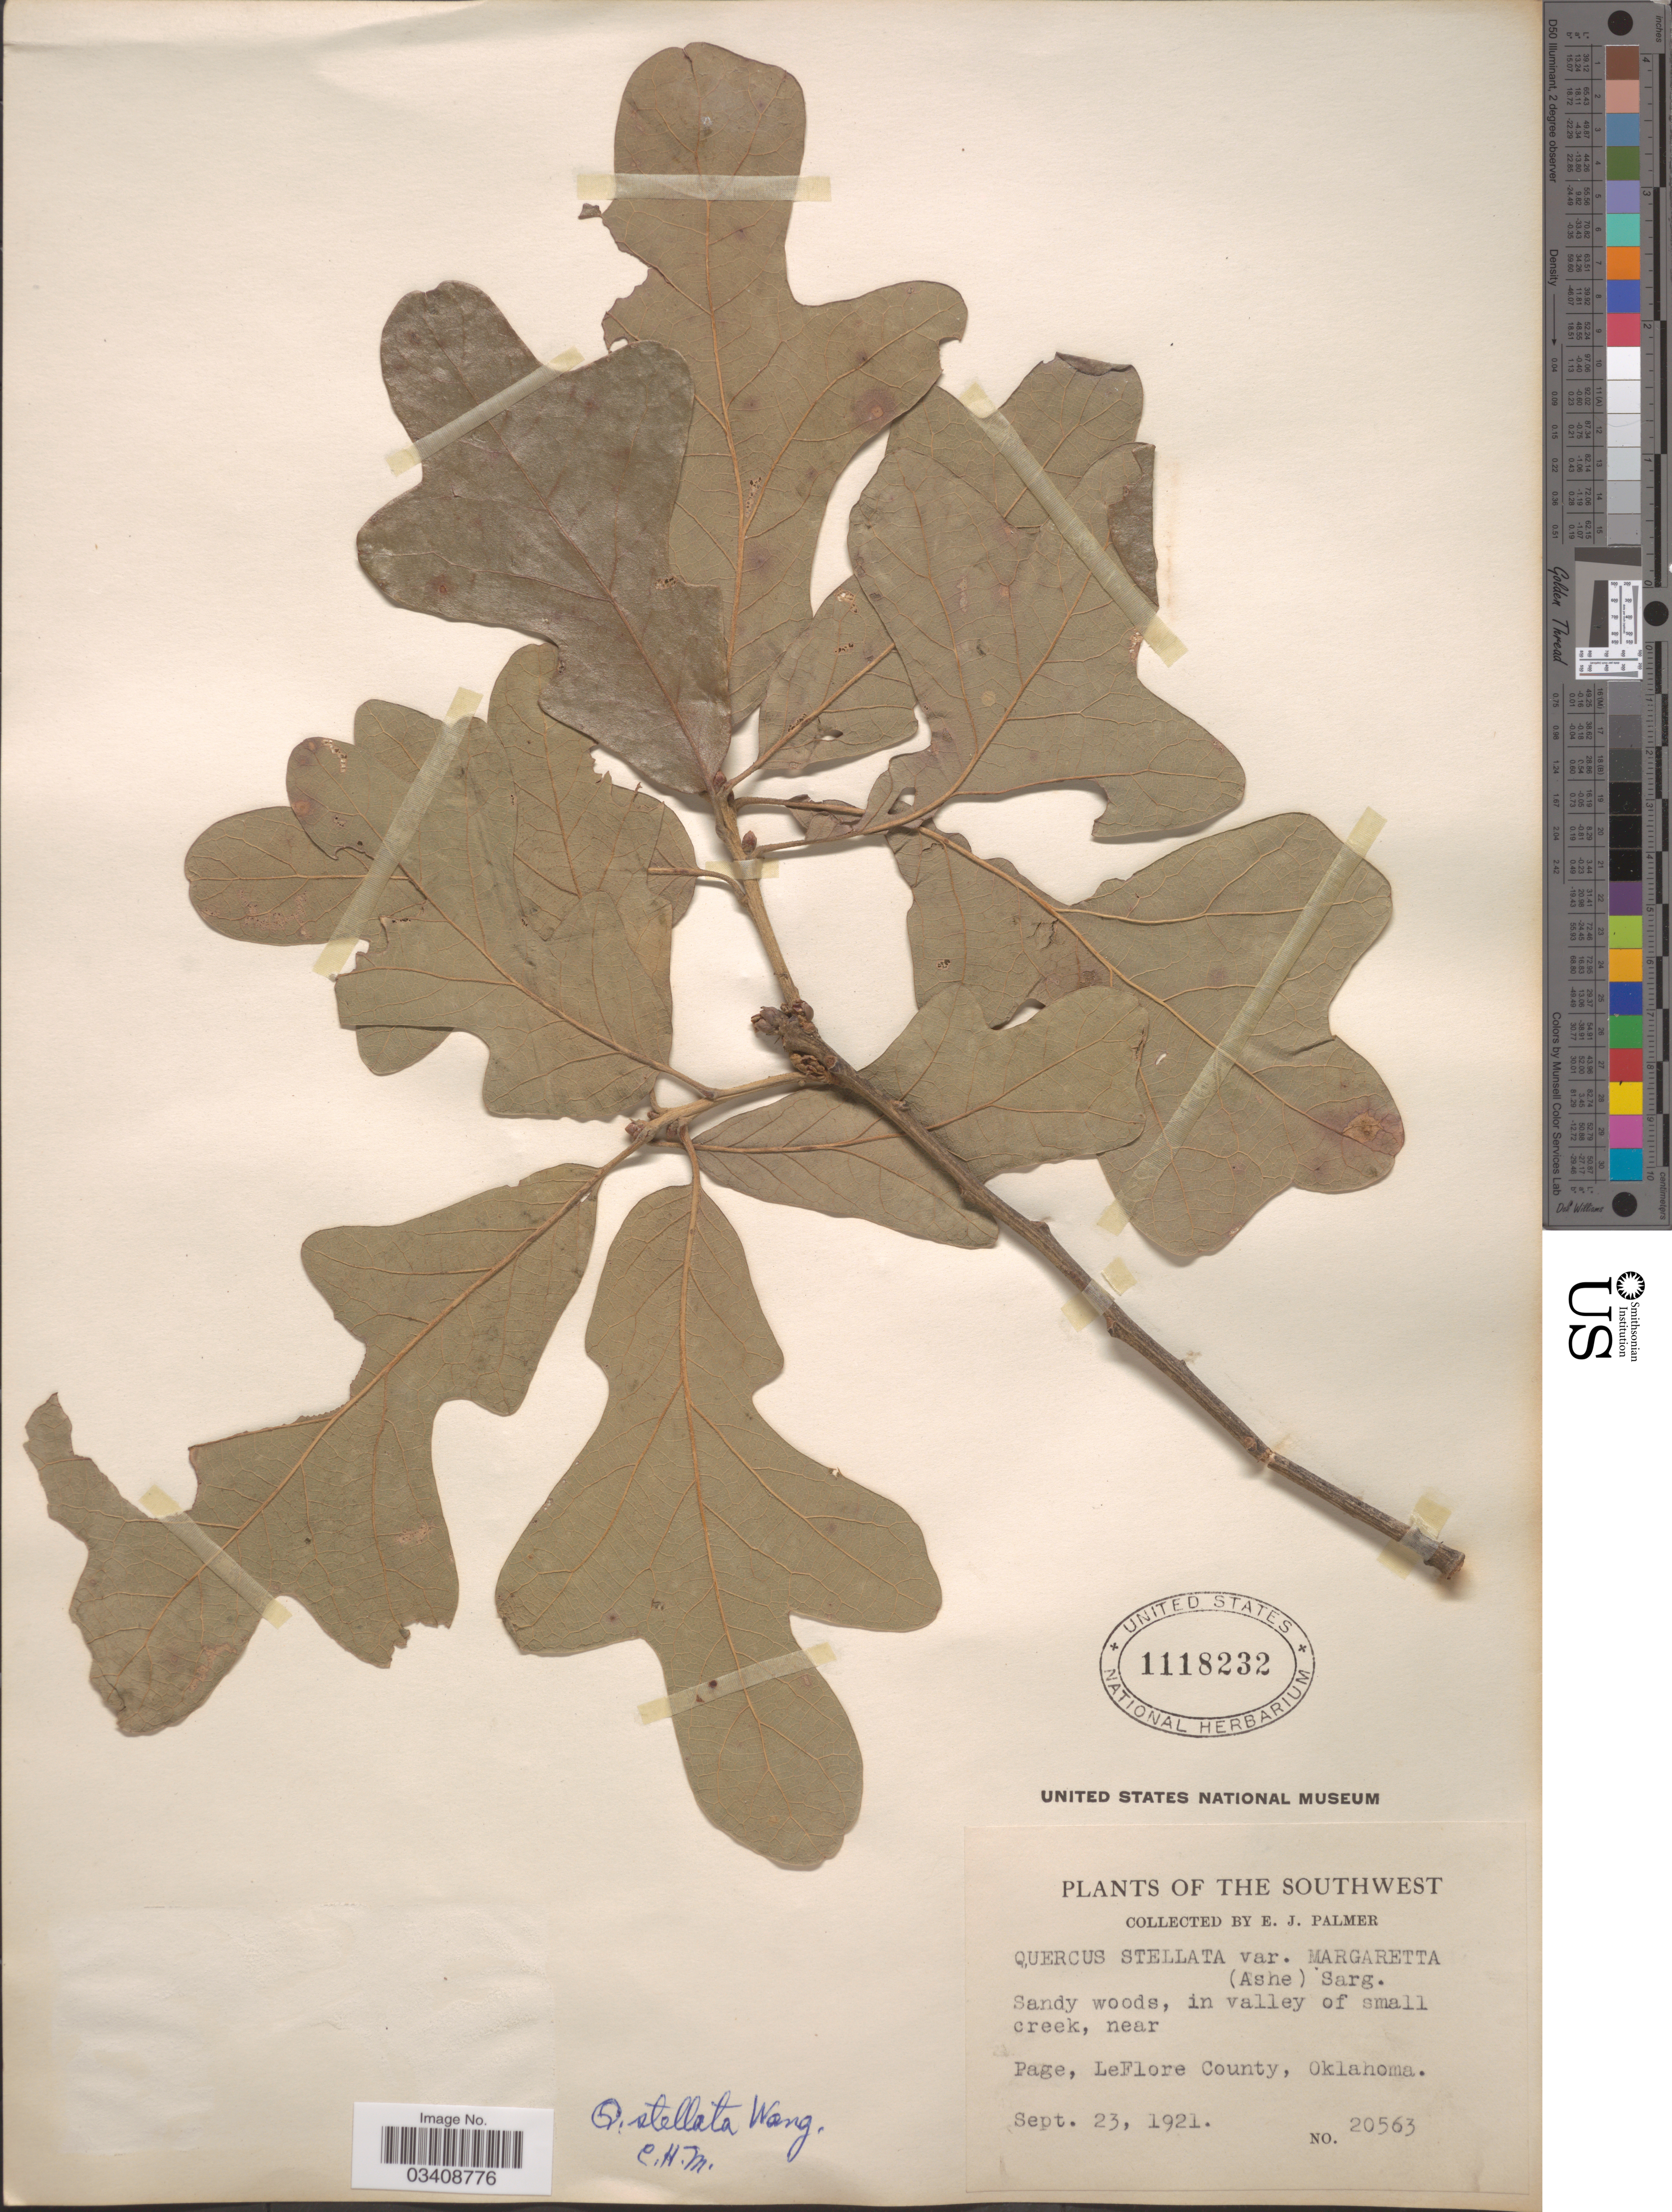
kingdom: Plantae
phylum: Tracheophyta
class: Magnoliopsida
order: Fagales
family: Fagaceae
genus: Quercus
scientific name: Quercus stellata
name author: Wangenh.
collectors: E. J. Palmer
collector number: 20563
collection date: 1921-09-23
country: United States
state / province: Oklahoma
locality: The Southwest. In valley of small creek, near Page, LeFlore County.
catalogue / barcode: US 1118232